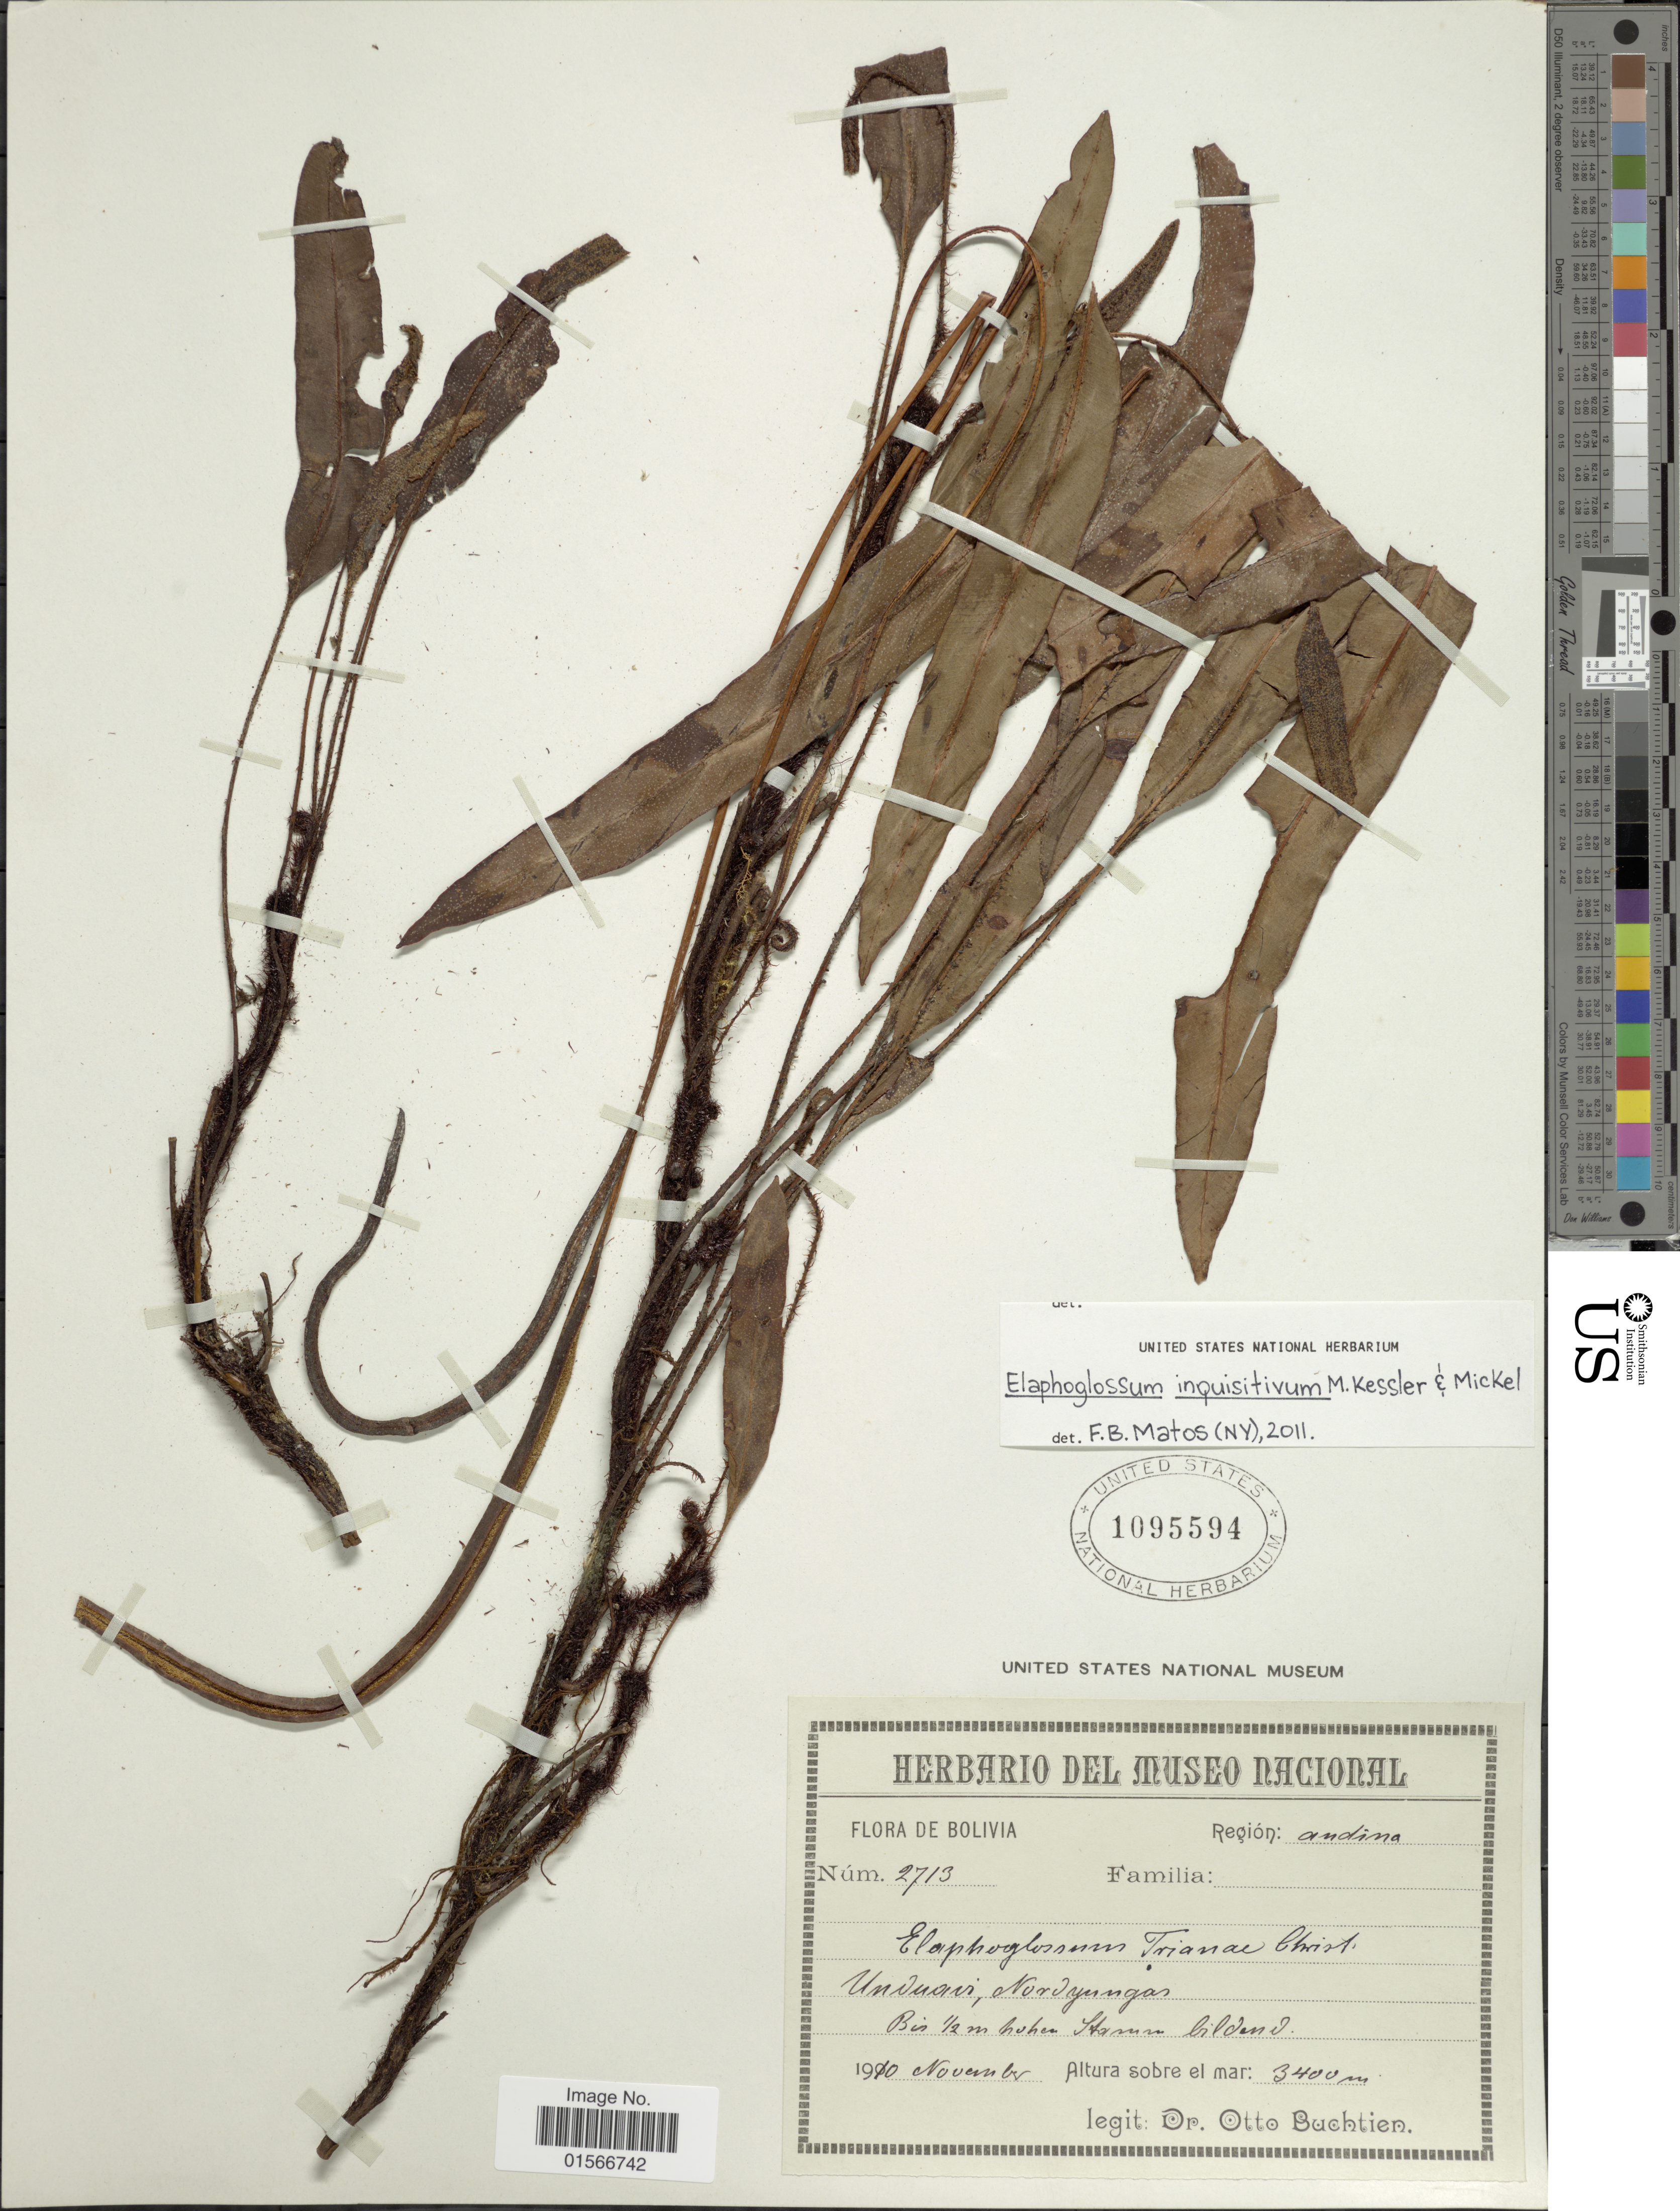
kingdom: Plantae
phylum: Tracheophyta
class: Polypodiopsida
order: Polypodiales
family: Dryopteridaceae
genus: Elaphoglossum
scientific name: Elaphoglossum inquisitivum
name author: M. Kessler & Mickel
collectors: O. Buchtien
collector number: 2713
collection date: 1910-11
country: Bolivia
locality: Unduavi, Nordyungas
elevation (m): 3400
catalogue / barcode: US 1095594